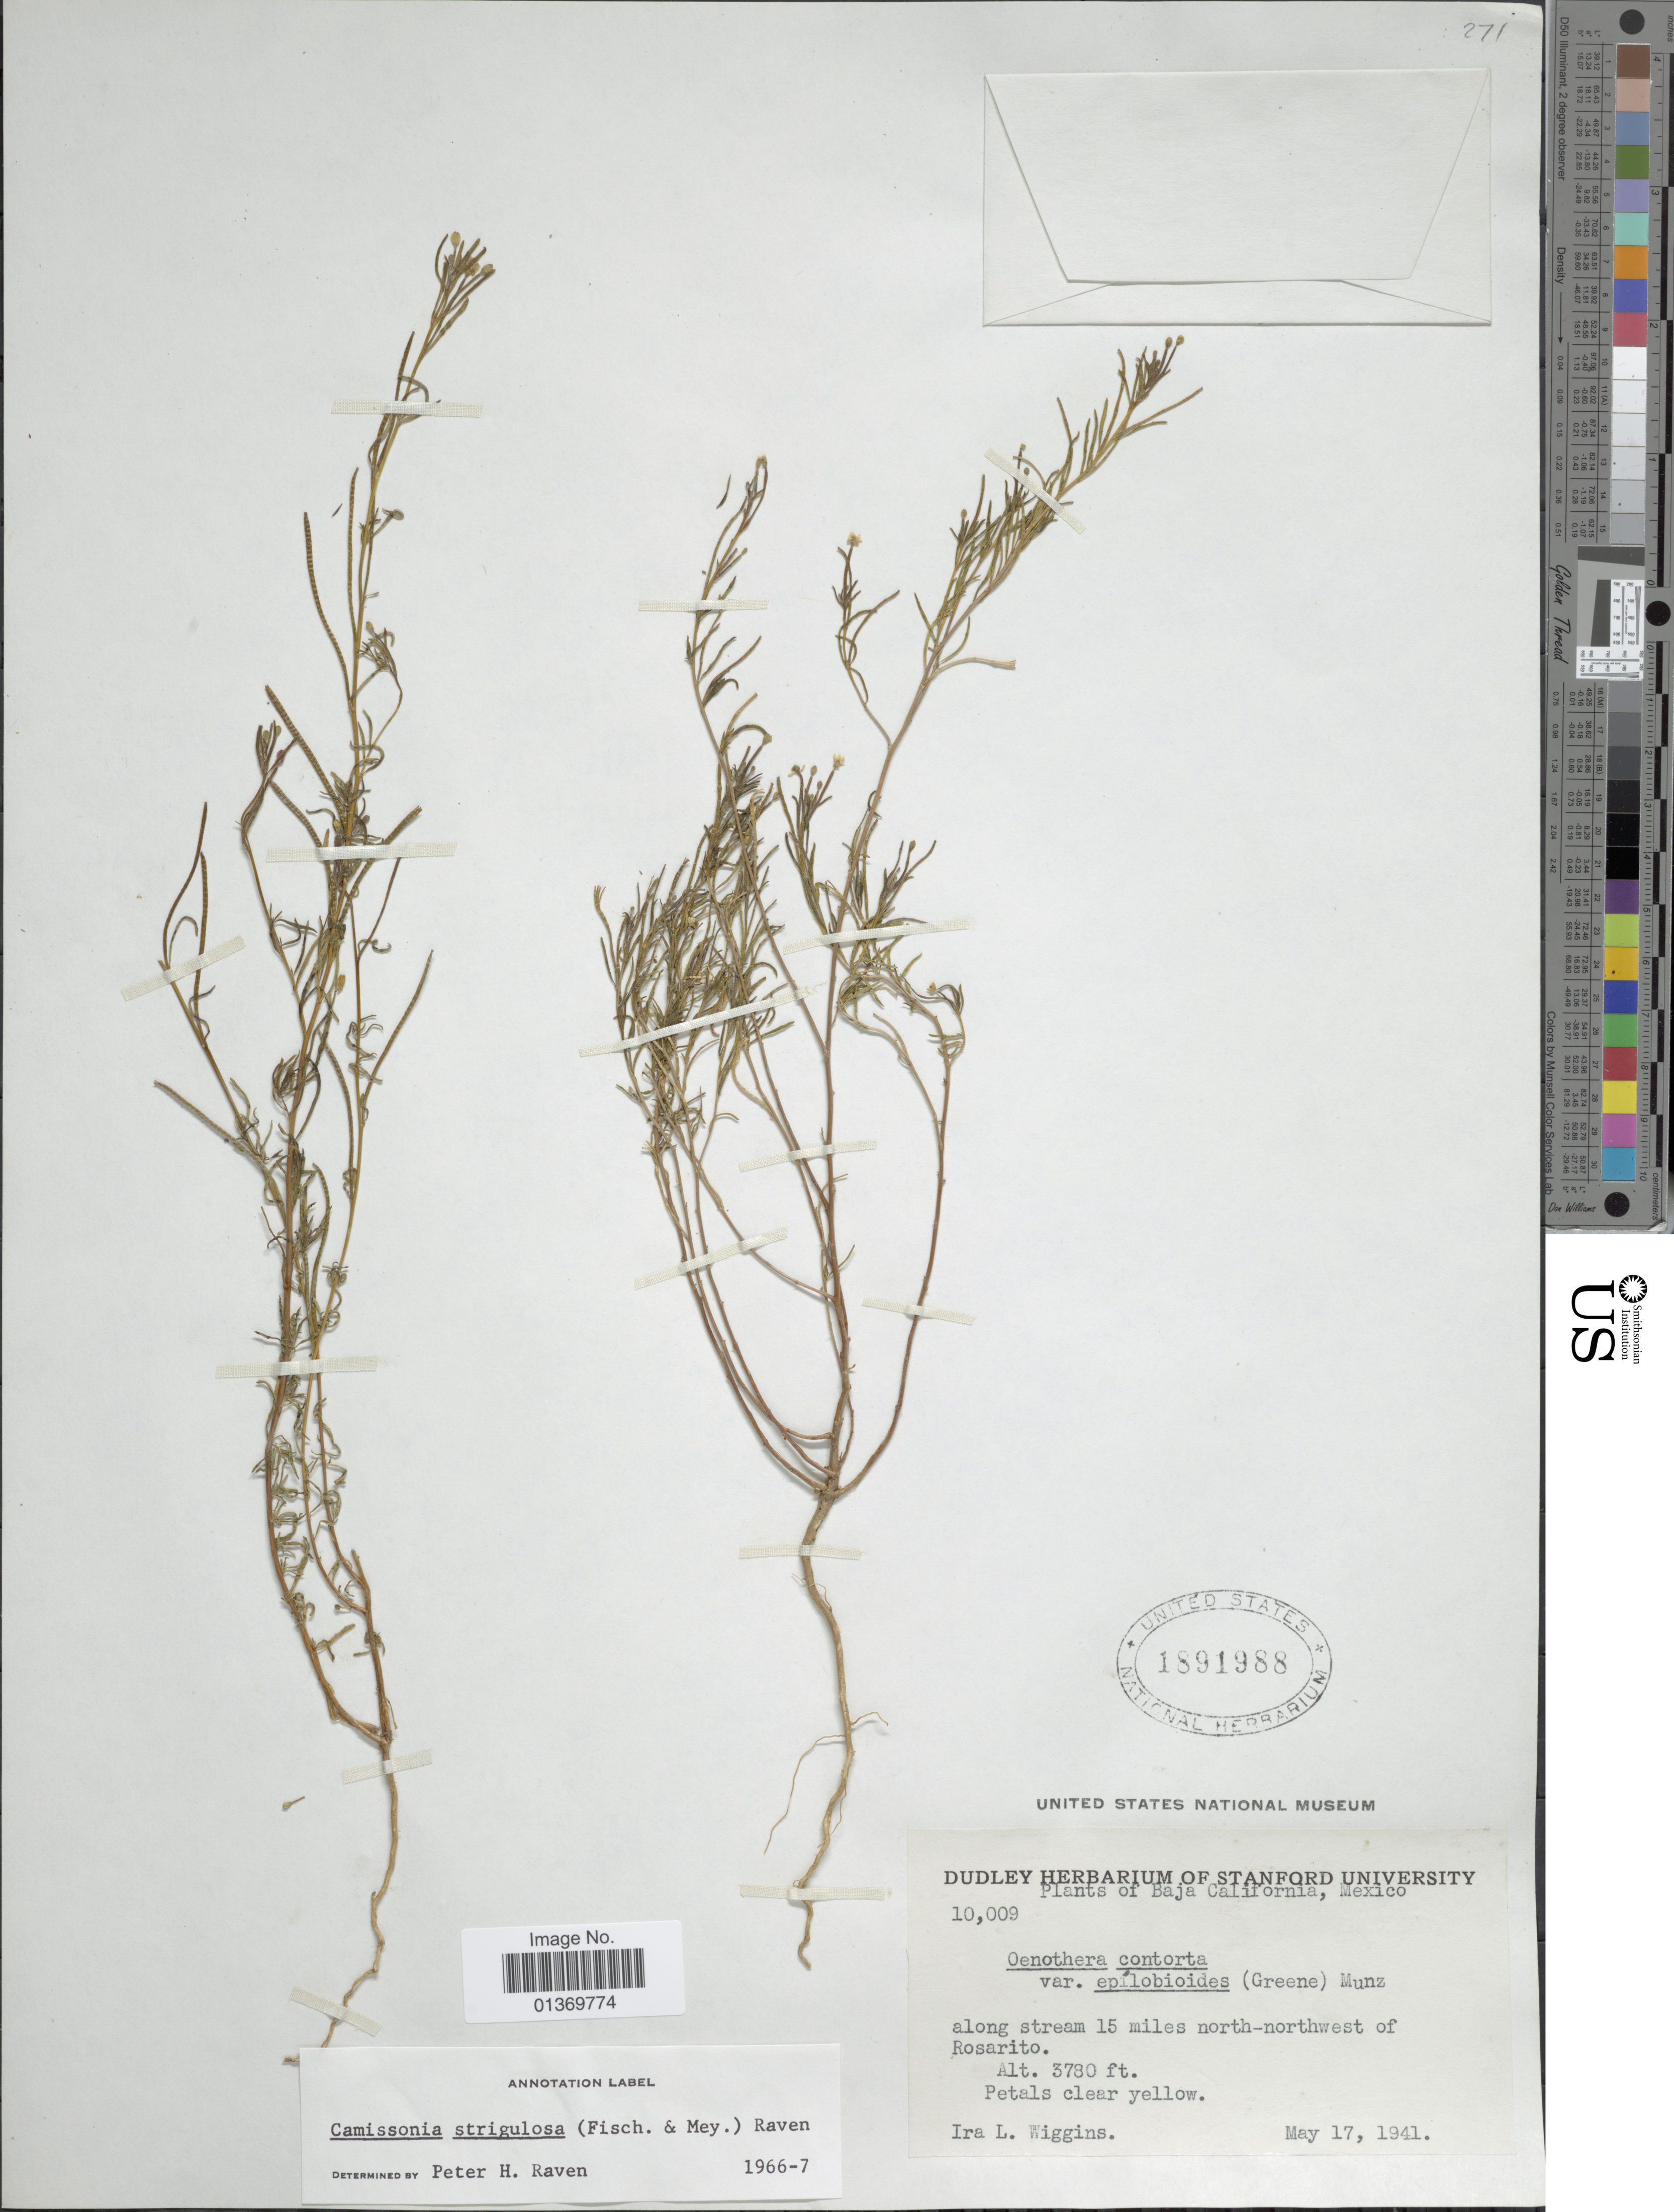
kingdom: Plantae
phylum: Tracheophyta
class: Magnoliopsida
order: Myrtales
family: Onagraceae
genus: Camissonia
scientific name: Camissonia strigulosa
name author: (Fisch. & C.A. Mey.) P.H. Raven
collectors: I. L. Wiggins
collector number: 10009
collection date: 1941-05-17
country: Mexico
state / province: Baja California Norte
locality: Along stream 15 miles north-northwest of Rosarito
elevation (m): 1152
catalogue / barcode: US 1891988